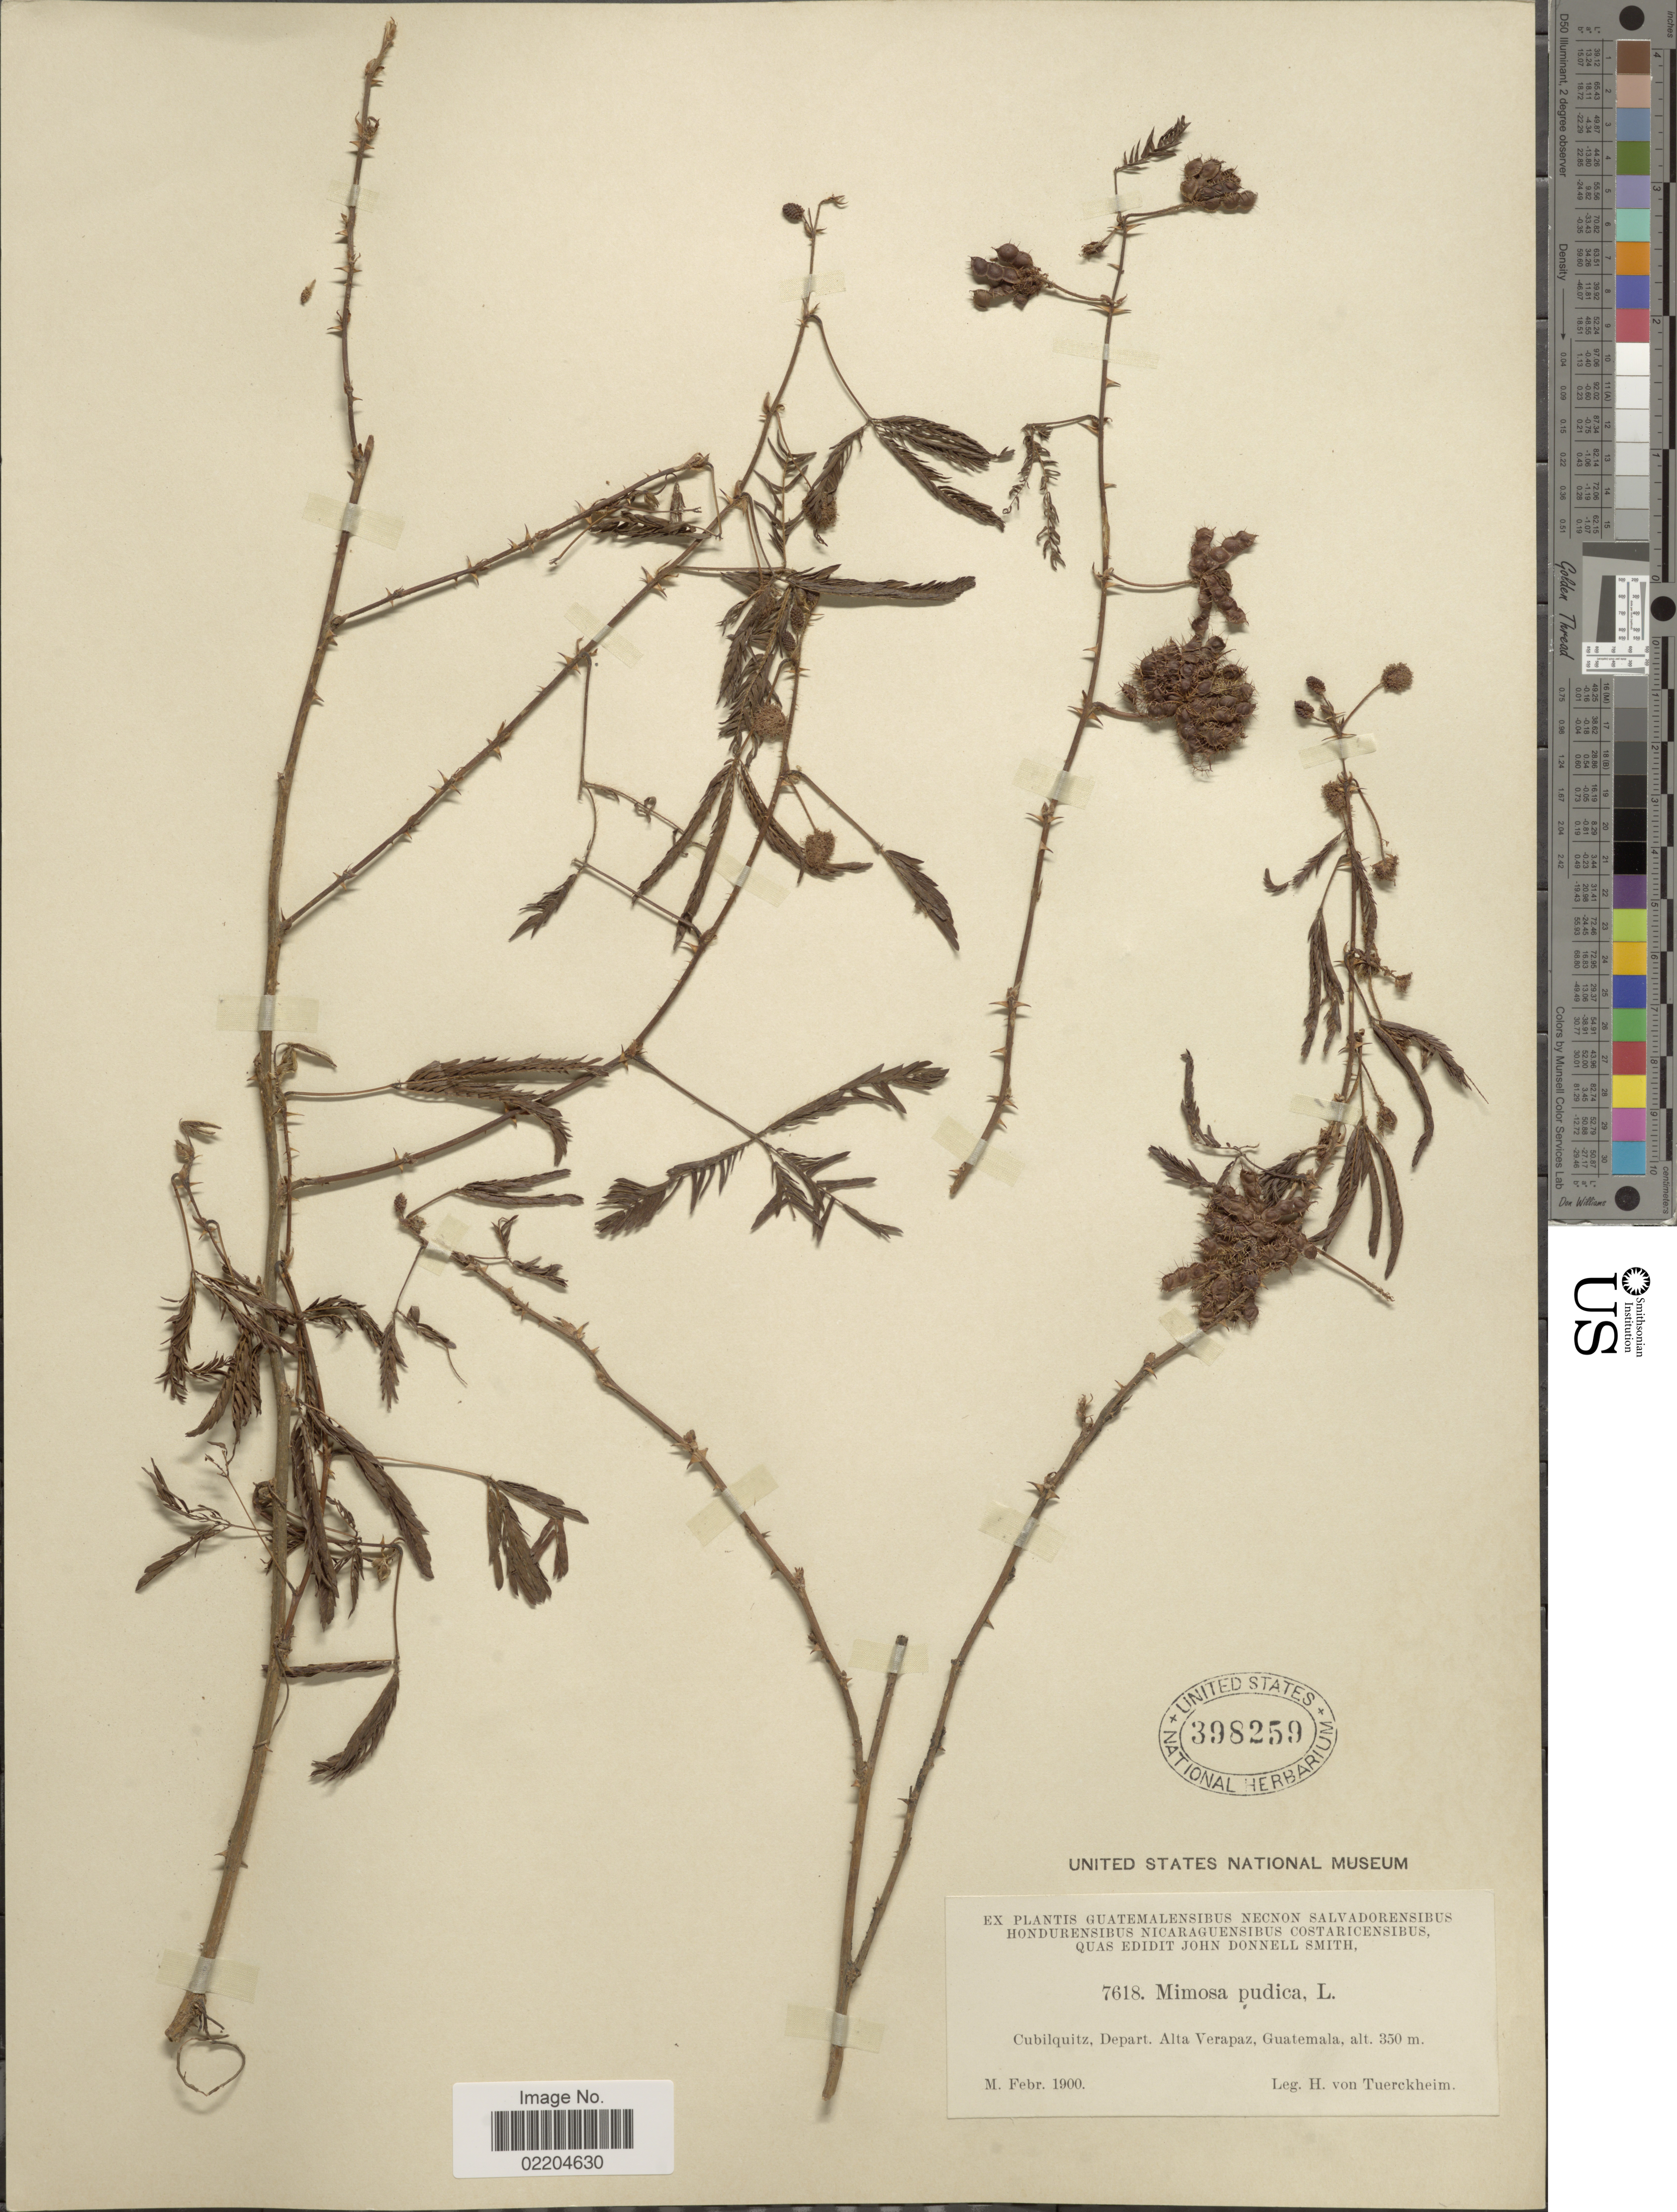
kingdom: Plantae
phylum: Tracheophyta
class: Magnoliopsida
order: Fabales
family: Fabaceae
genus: Mimosa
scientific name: Mimosa pudica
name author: L.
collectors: H. von Türckheim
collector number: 7618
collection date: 1900-02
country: Guatemala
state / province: Alta Verapaz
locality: Cubilquitz, Depart. Alta Verapaz, Guatemala.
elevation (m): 350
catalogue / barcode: US 398259